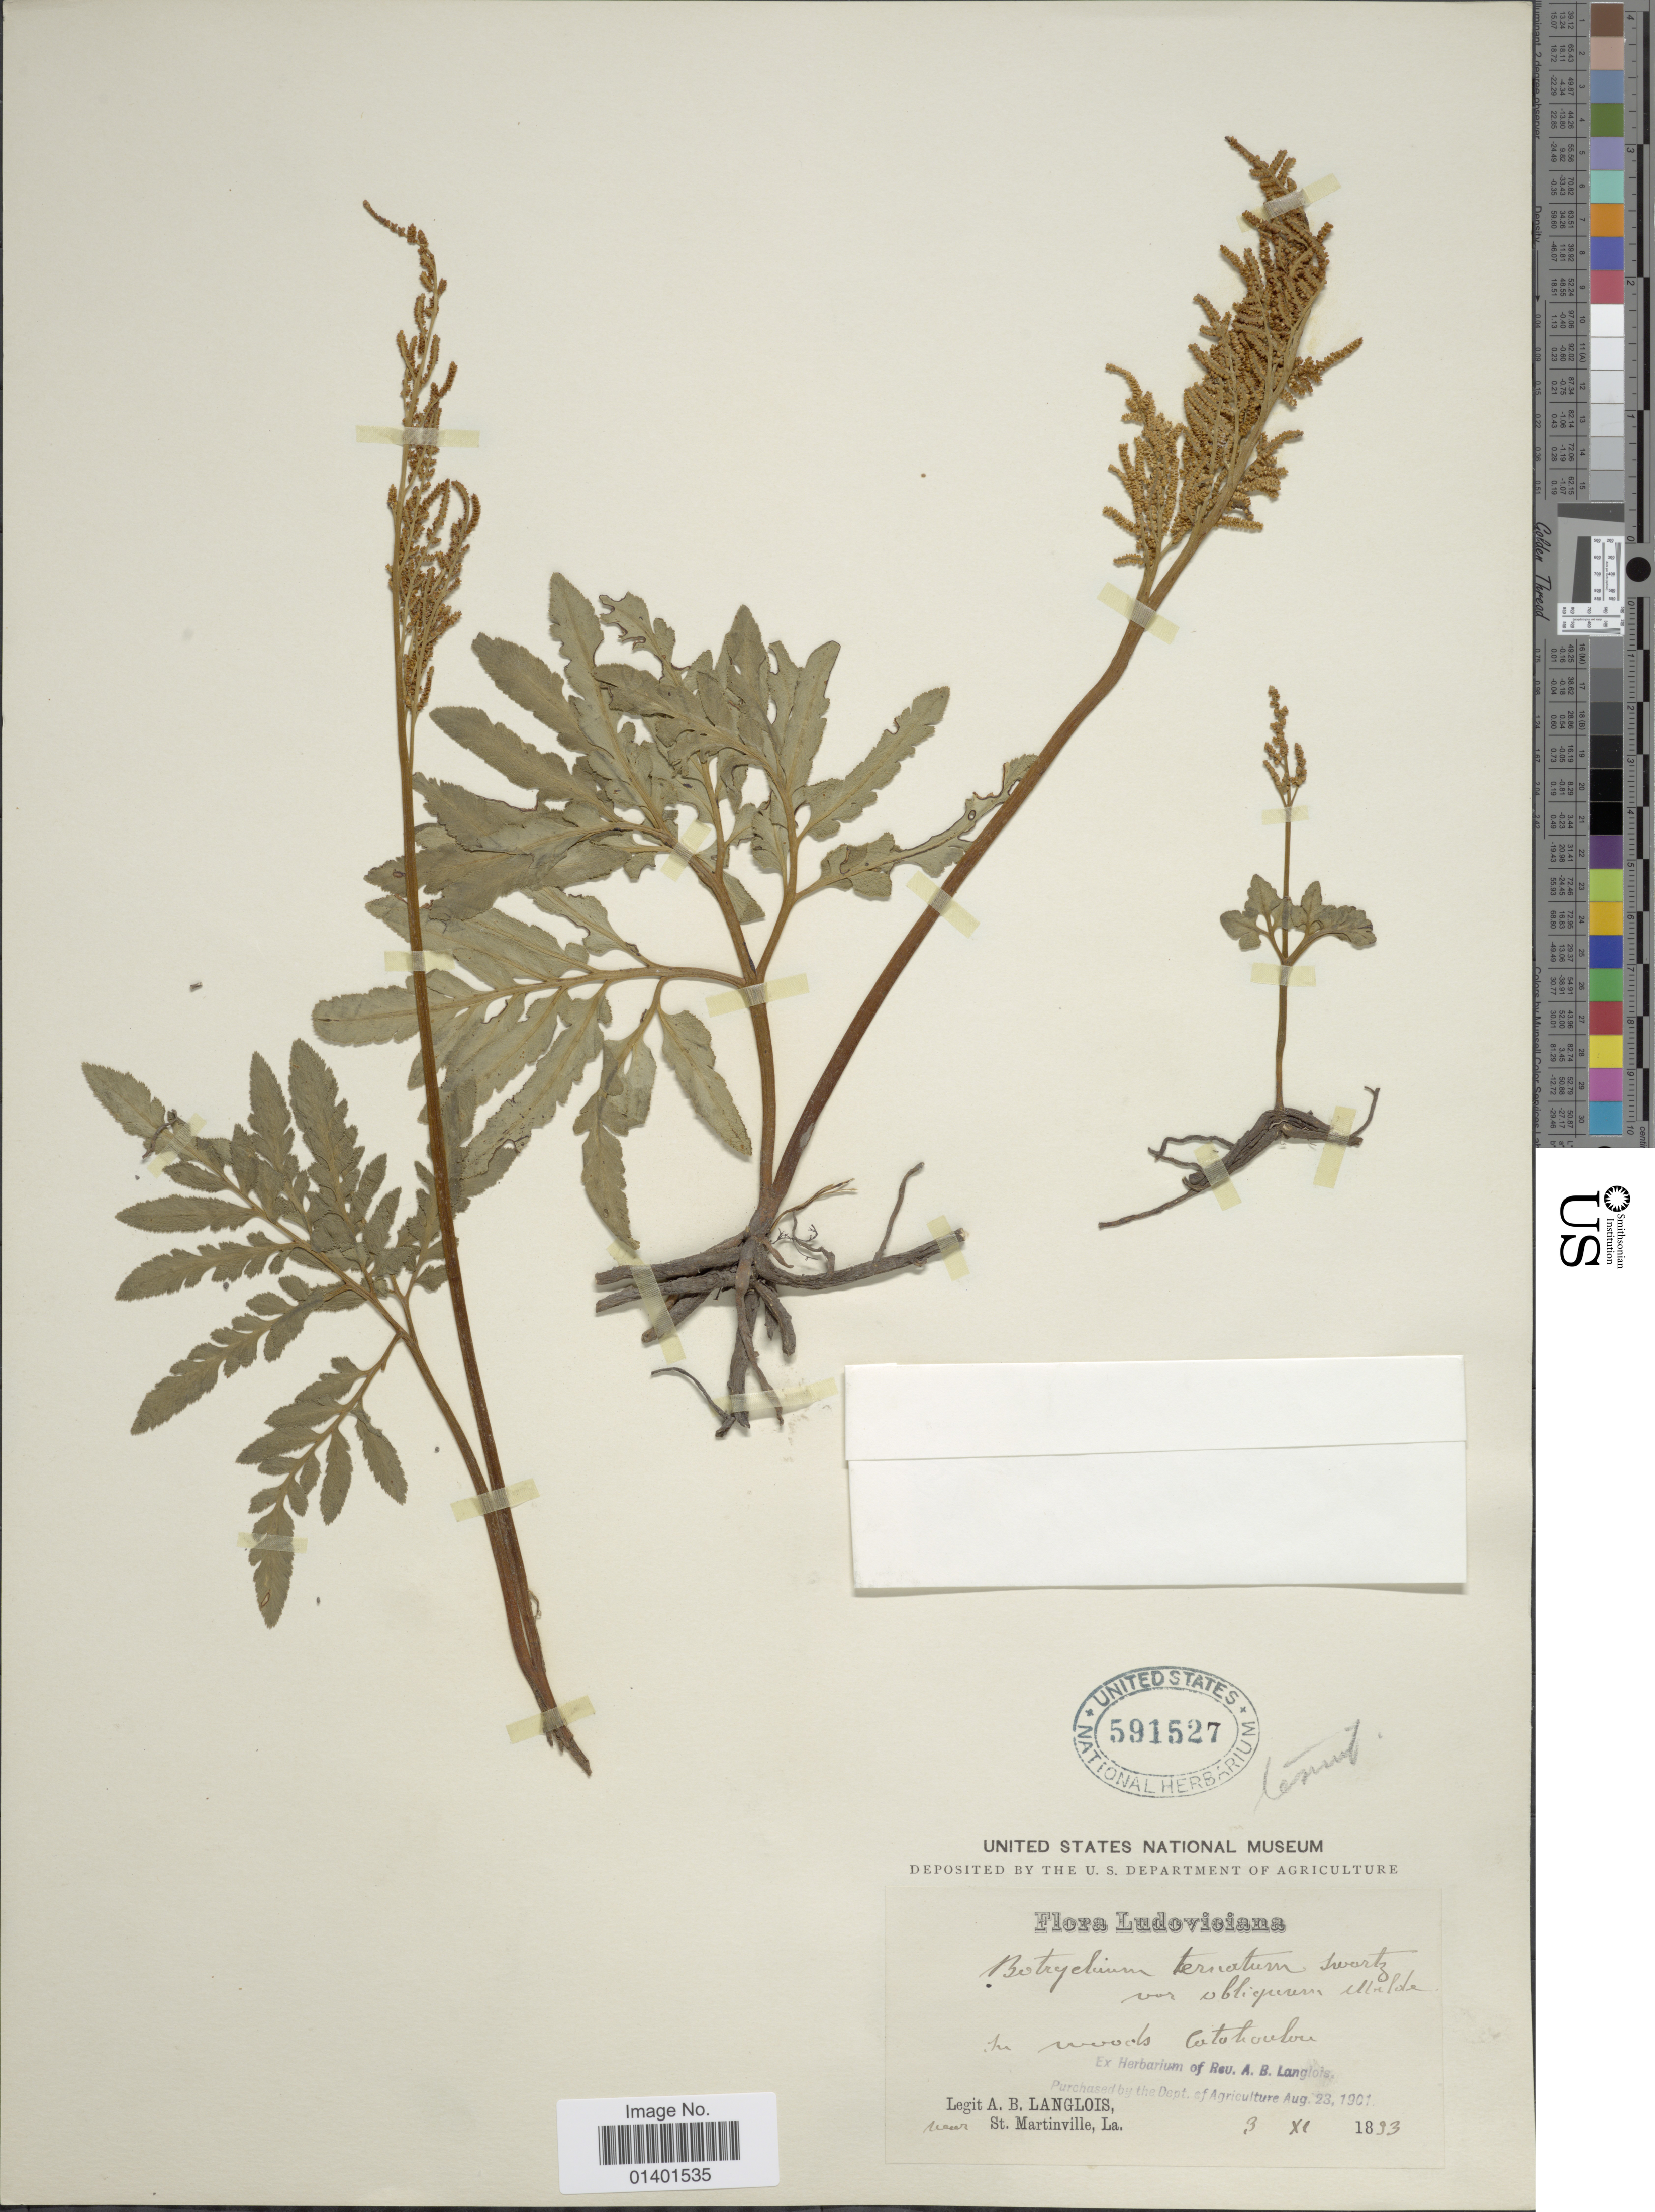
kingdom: Plantae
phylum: Tracheophyta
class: Polypodiopsida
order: Ophioglossales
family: Ophioglossaceae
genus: Botrychium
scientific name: Botrychium biternatum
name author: (Sav.) Underw.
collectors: A. Langlois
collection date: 1893-11-03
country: United States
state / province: Louisiana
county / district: Catahoula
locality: In woods Catahoula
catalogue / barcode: US 591527